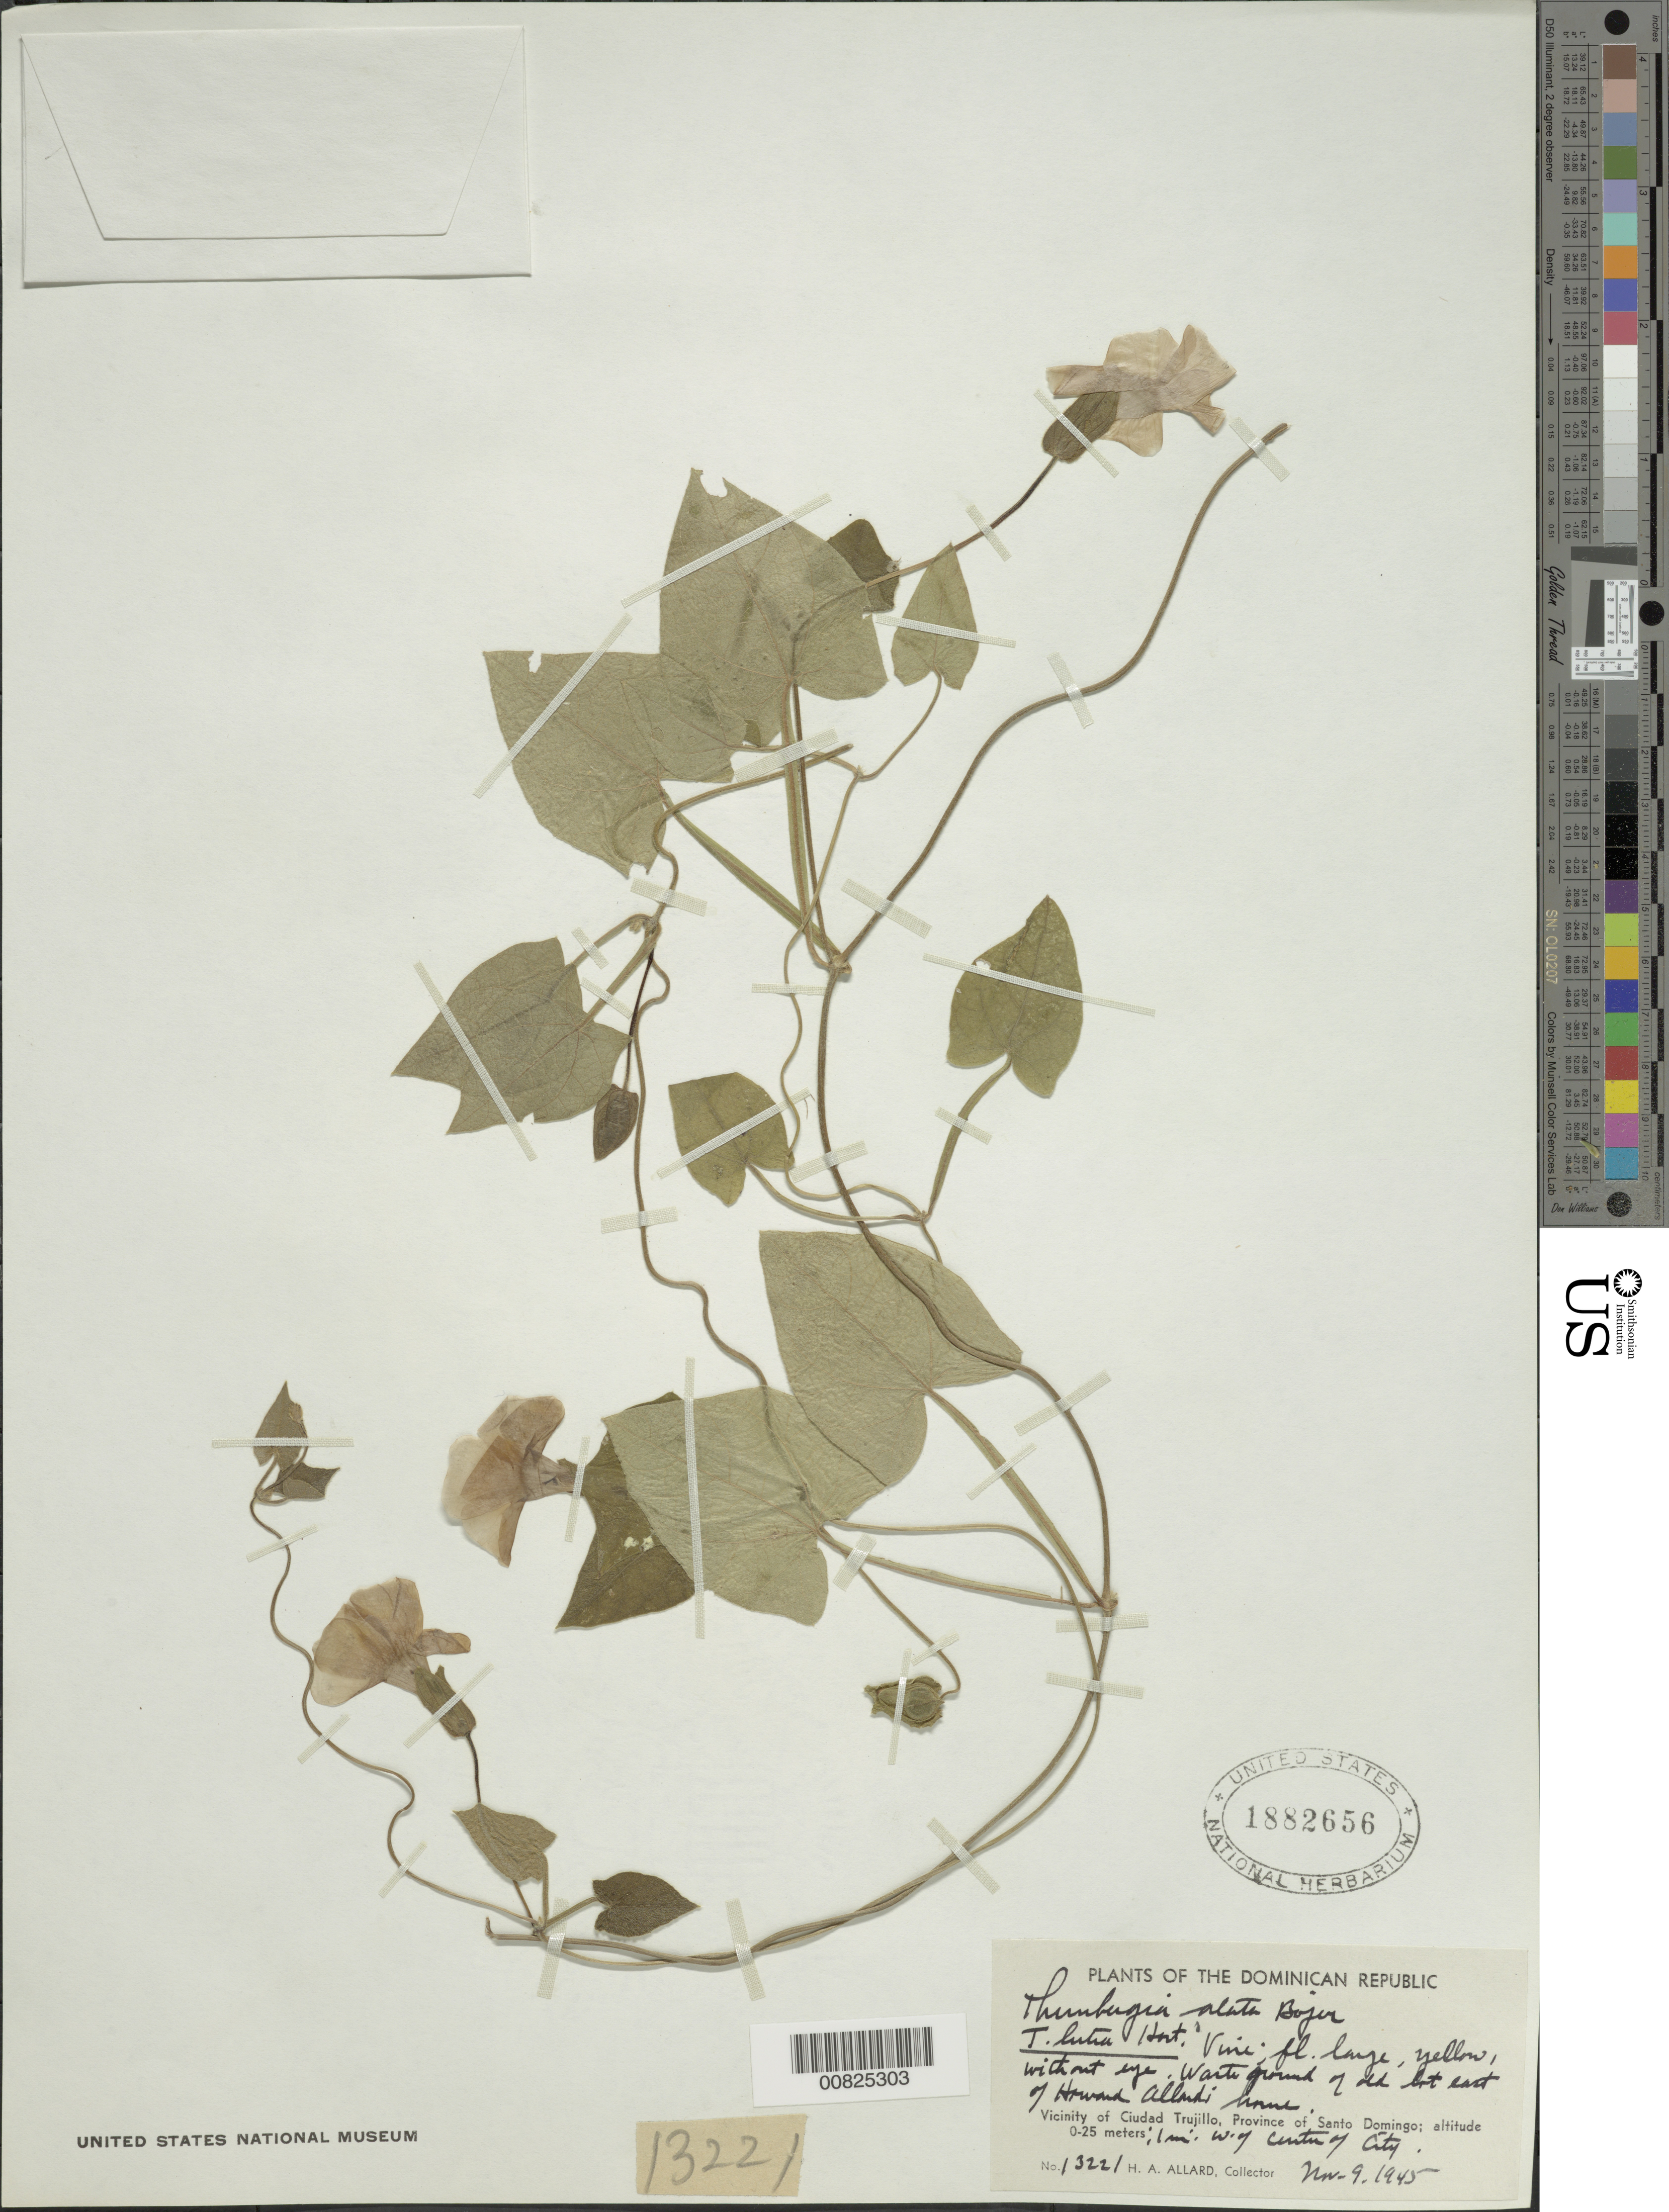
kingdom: Plantae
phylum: Tracheophyta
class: Magnoliopsida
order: Lamiales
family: Acanthaceae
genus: Thunbergia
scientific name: Thunbergia alata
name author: Bojer ex Sims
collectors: H. A. Allard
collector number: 13221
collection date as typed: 09 Nov 1945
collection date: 1945-11-09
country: Dominican Republic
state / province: Distrito Nacional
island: Hispaniola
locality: Vicinity of Santo Domingo, old lot E of Howard Allard's home, 1 mi W of center of city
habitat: Wsate ground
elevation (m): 0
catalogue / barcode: US 1882656